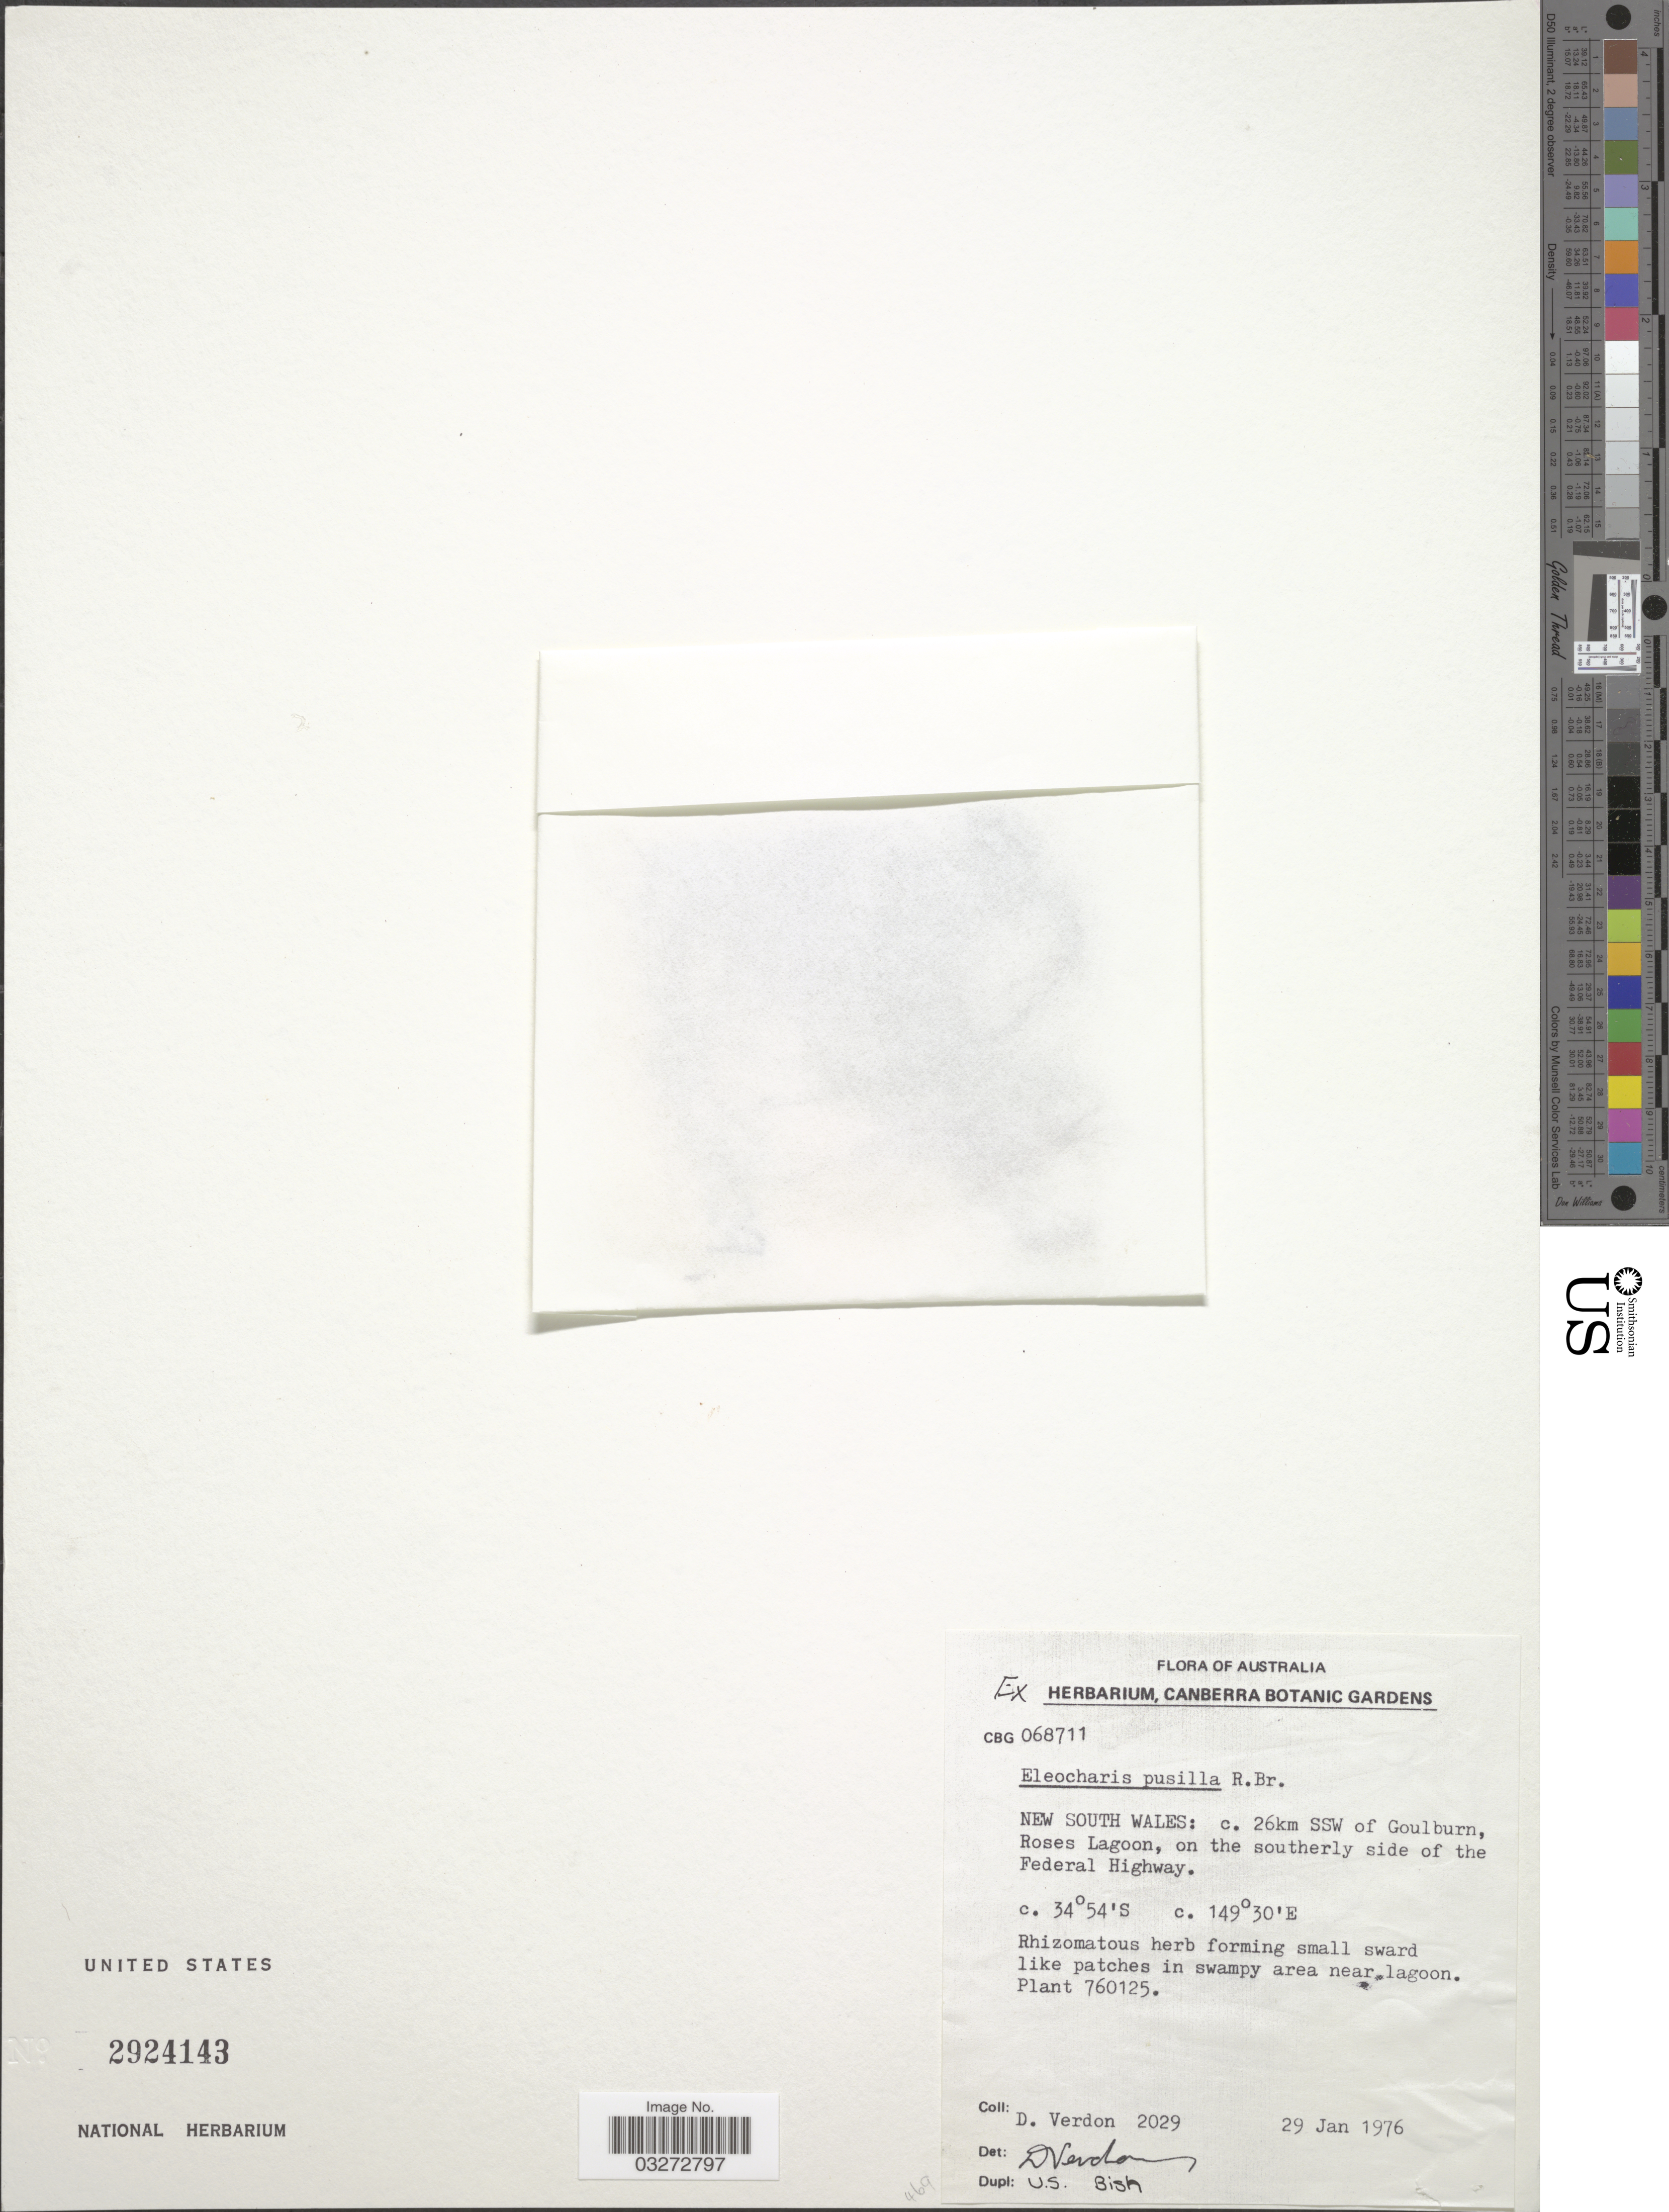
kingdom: Plantae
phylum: Tracheophyta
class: Liliopsida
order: Poales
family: Cyperaceae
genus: Eleocharis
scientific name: Eleocharis pusilla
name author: R. Br.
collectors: D. Verdon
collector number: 2029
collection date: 1976-01-29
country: Australia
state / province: New South Wales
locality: C. 26km SSW of Goulburn, Roses Lagoon, on the southerly side of the Federal Highway.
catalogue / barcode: US 2924143